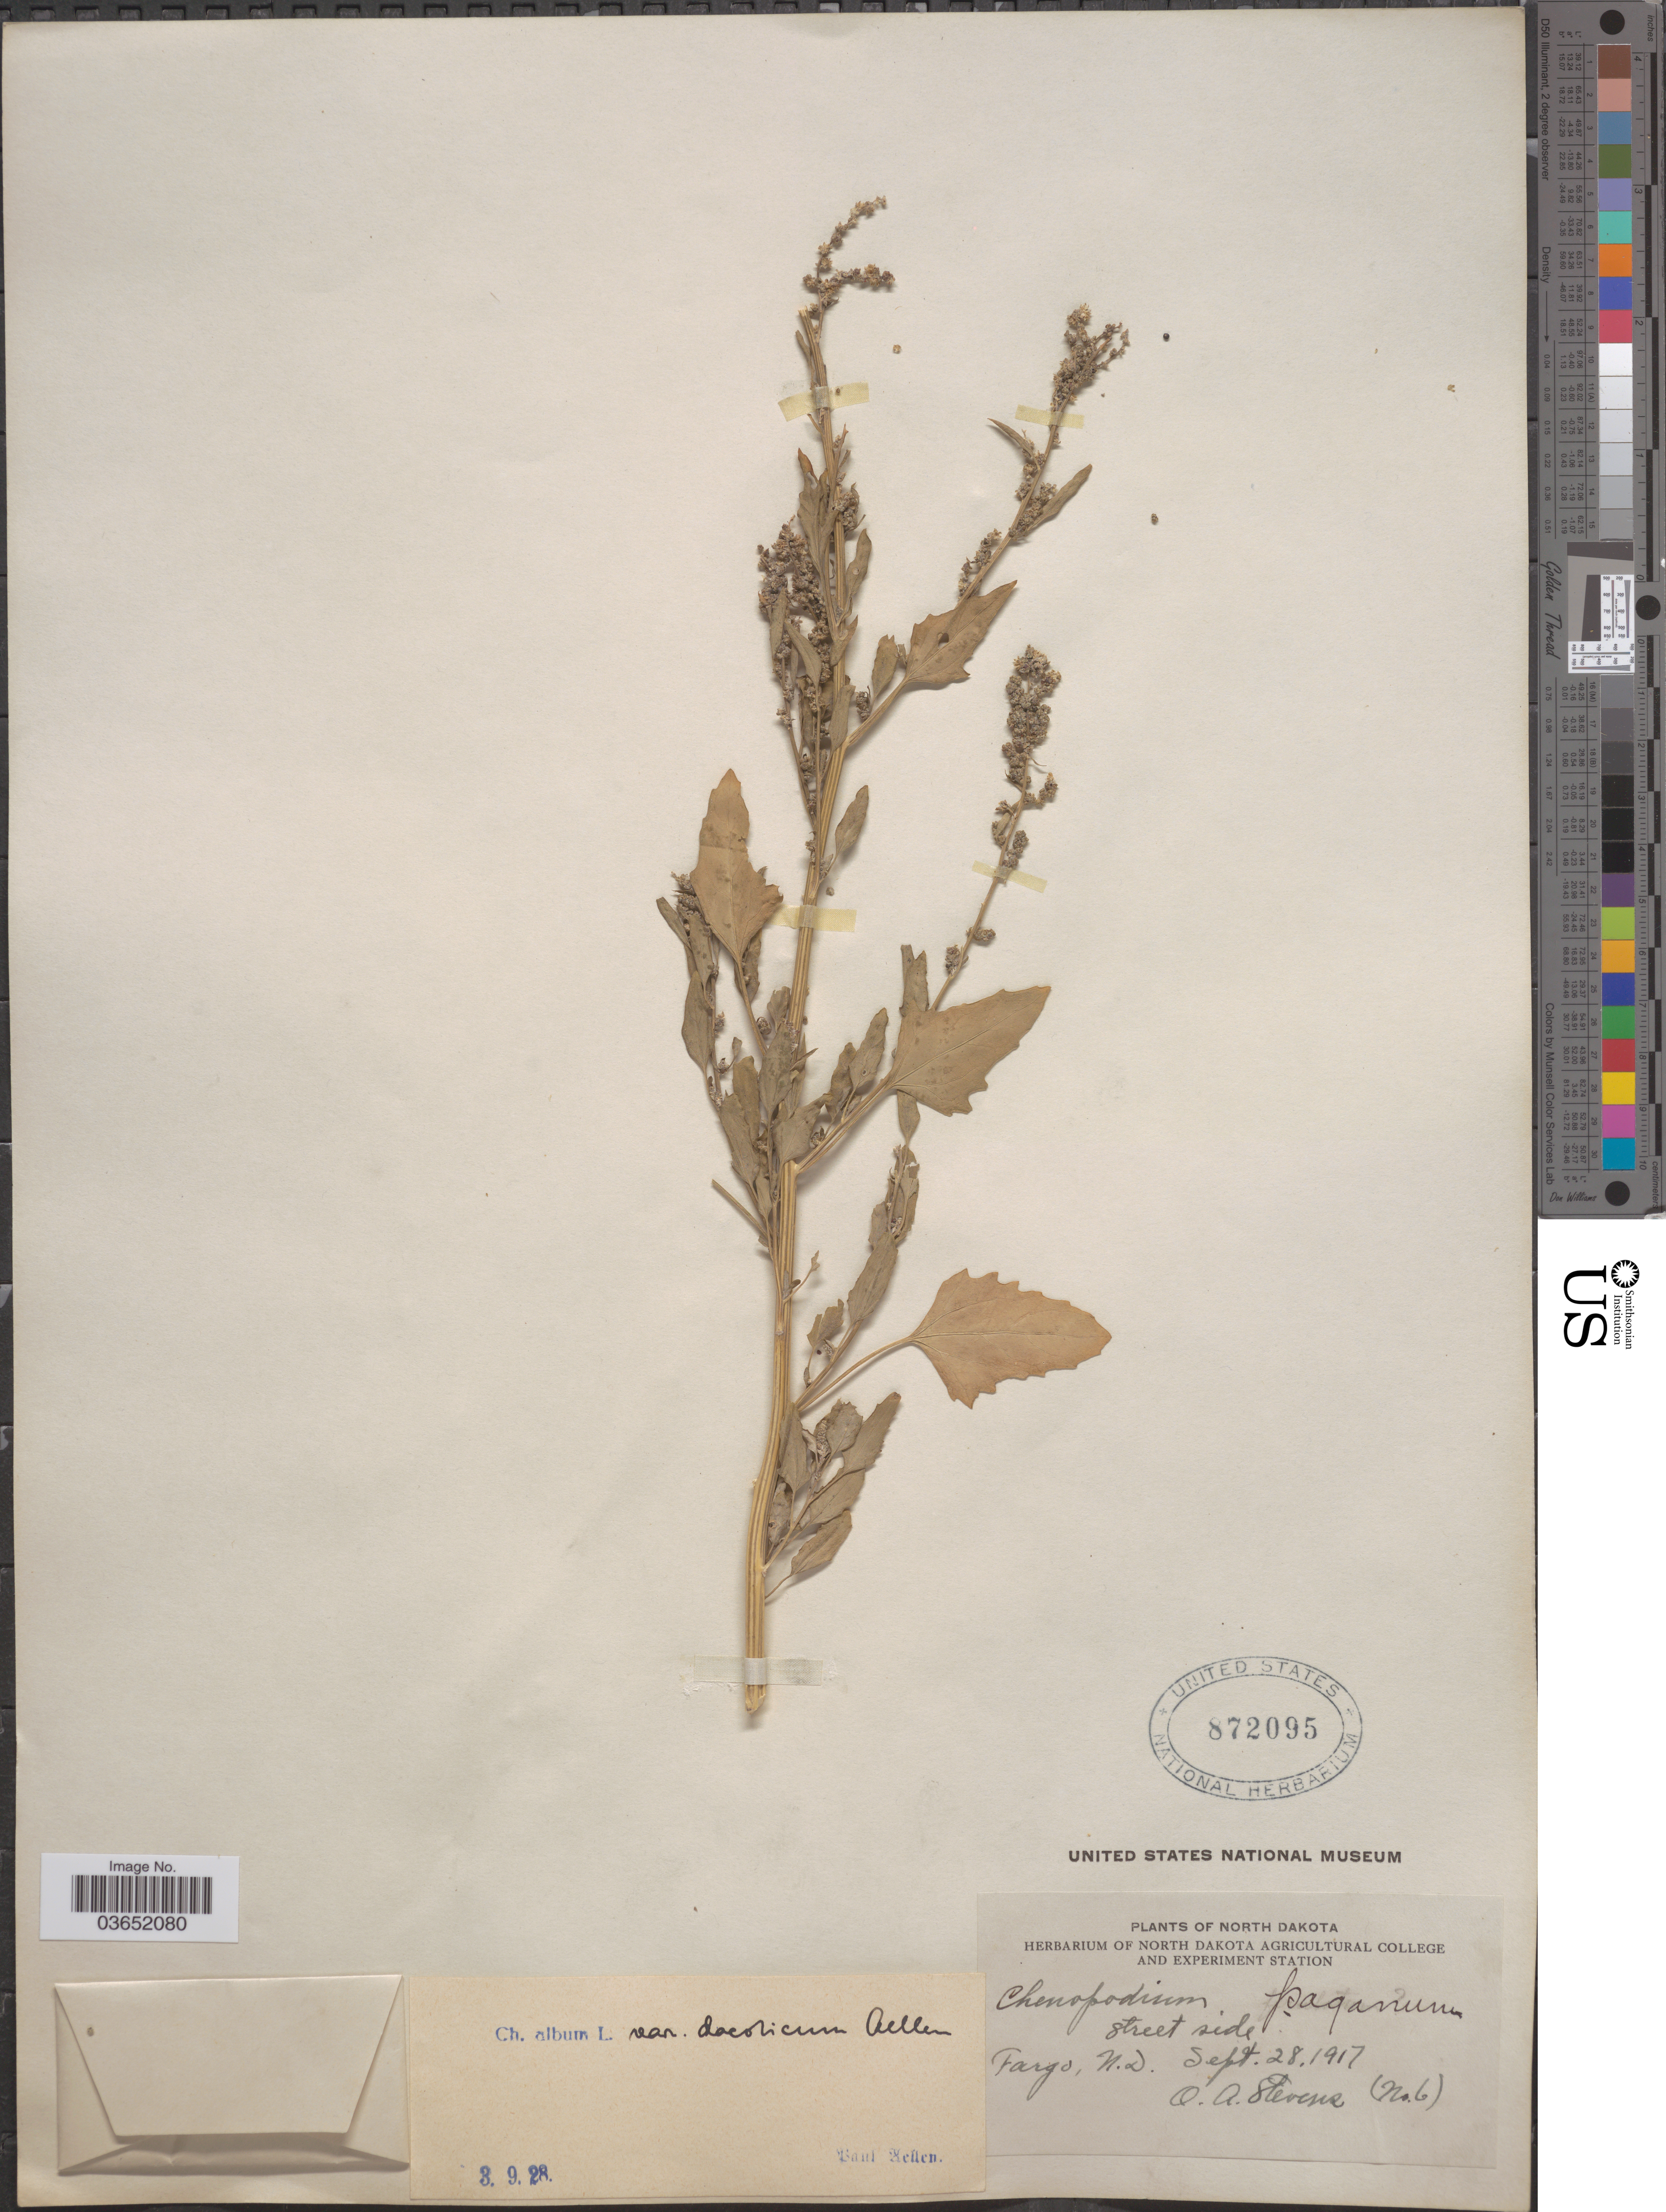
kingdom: Plantae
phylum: Tracheophyta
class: Magnoliopsida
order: Caryophyllales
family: Amaranthaceae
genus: Chenopodium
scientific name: Chenopodium album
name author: L.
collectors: O. A. Stevens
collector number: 6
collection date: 1917-09-28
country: United States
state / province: North Dakota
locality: Fargo.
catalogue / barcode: US 872095